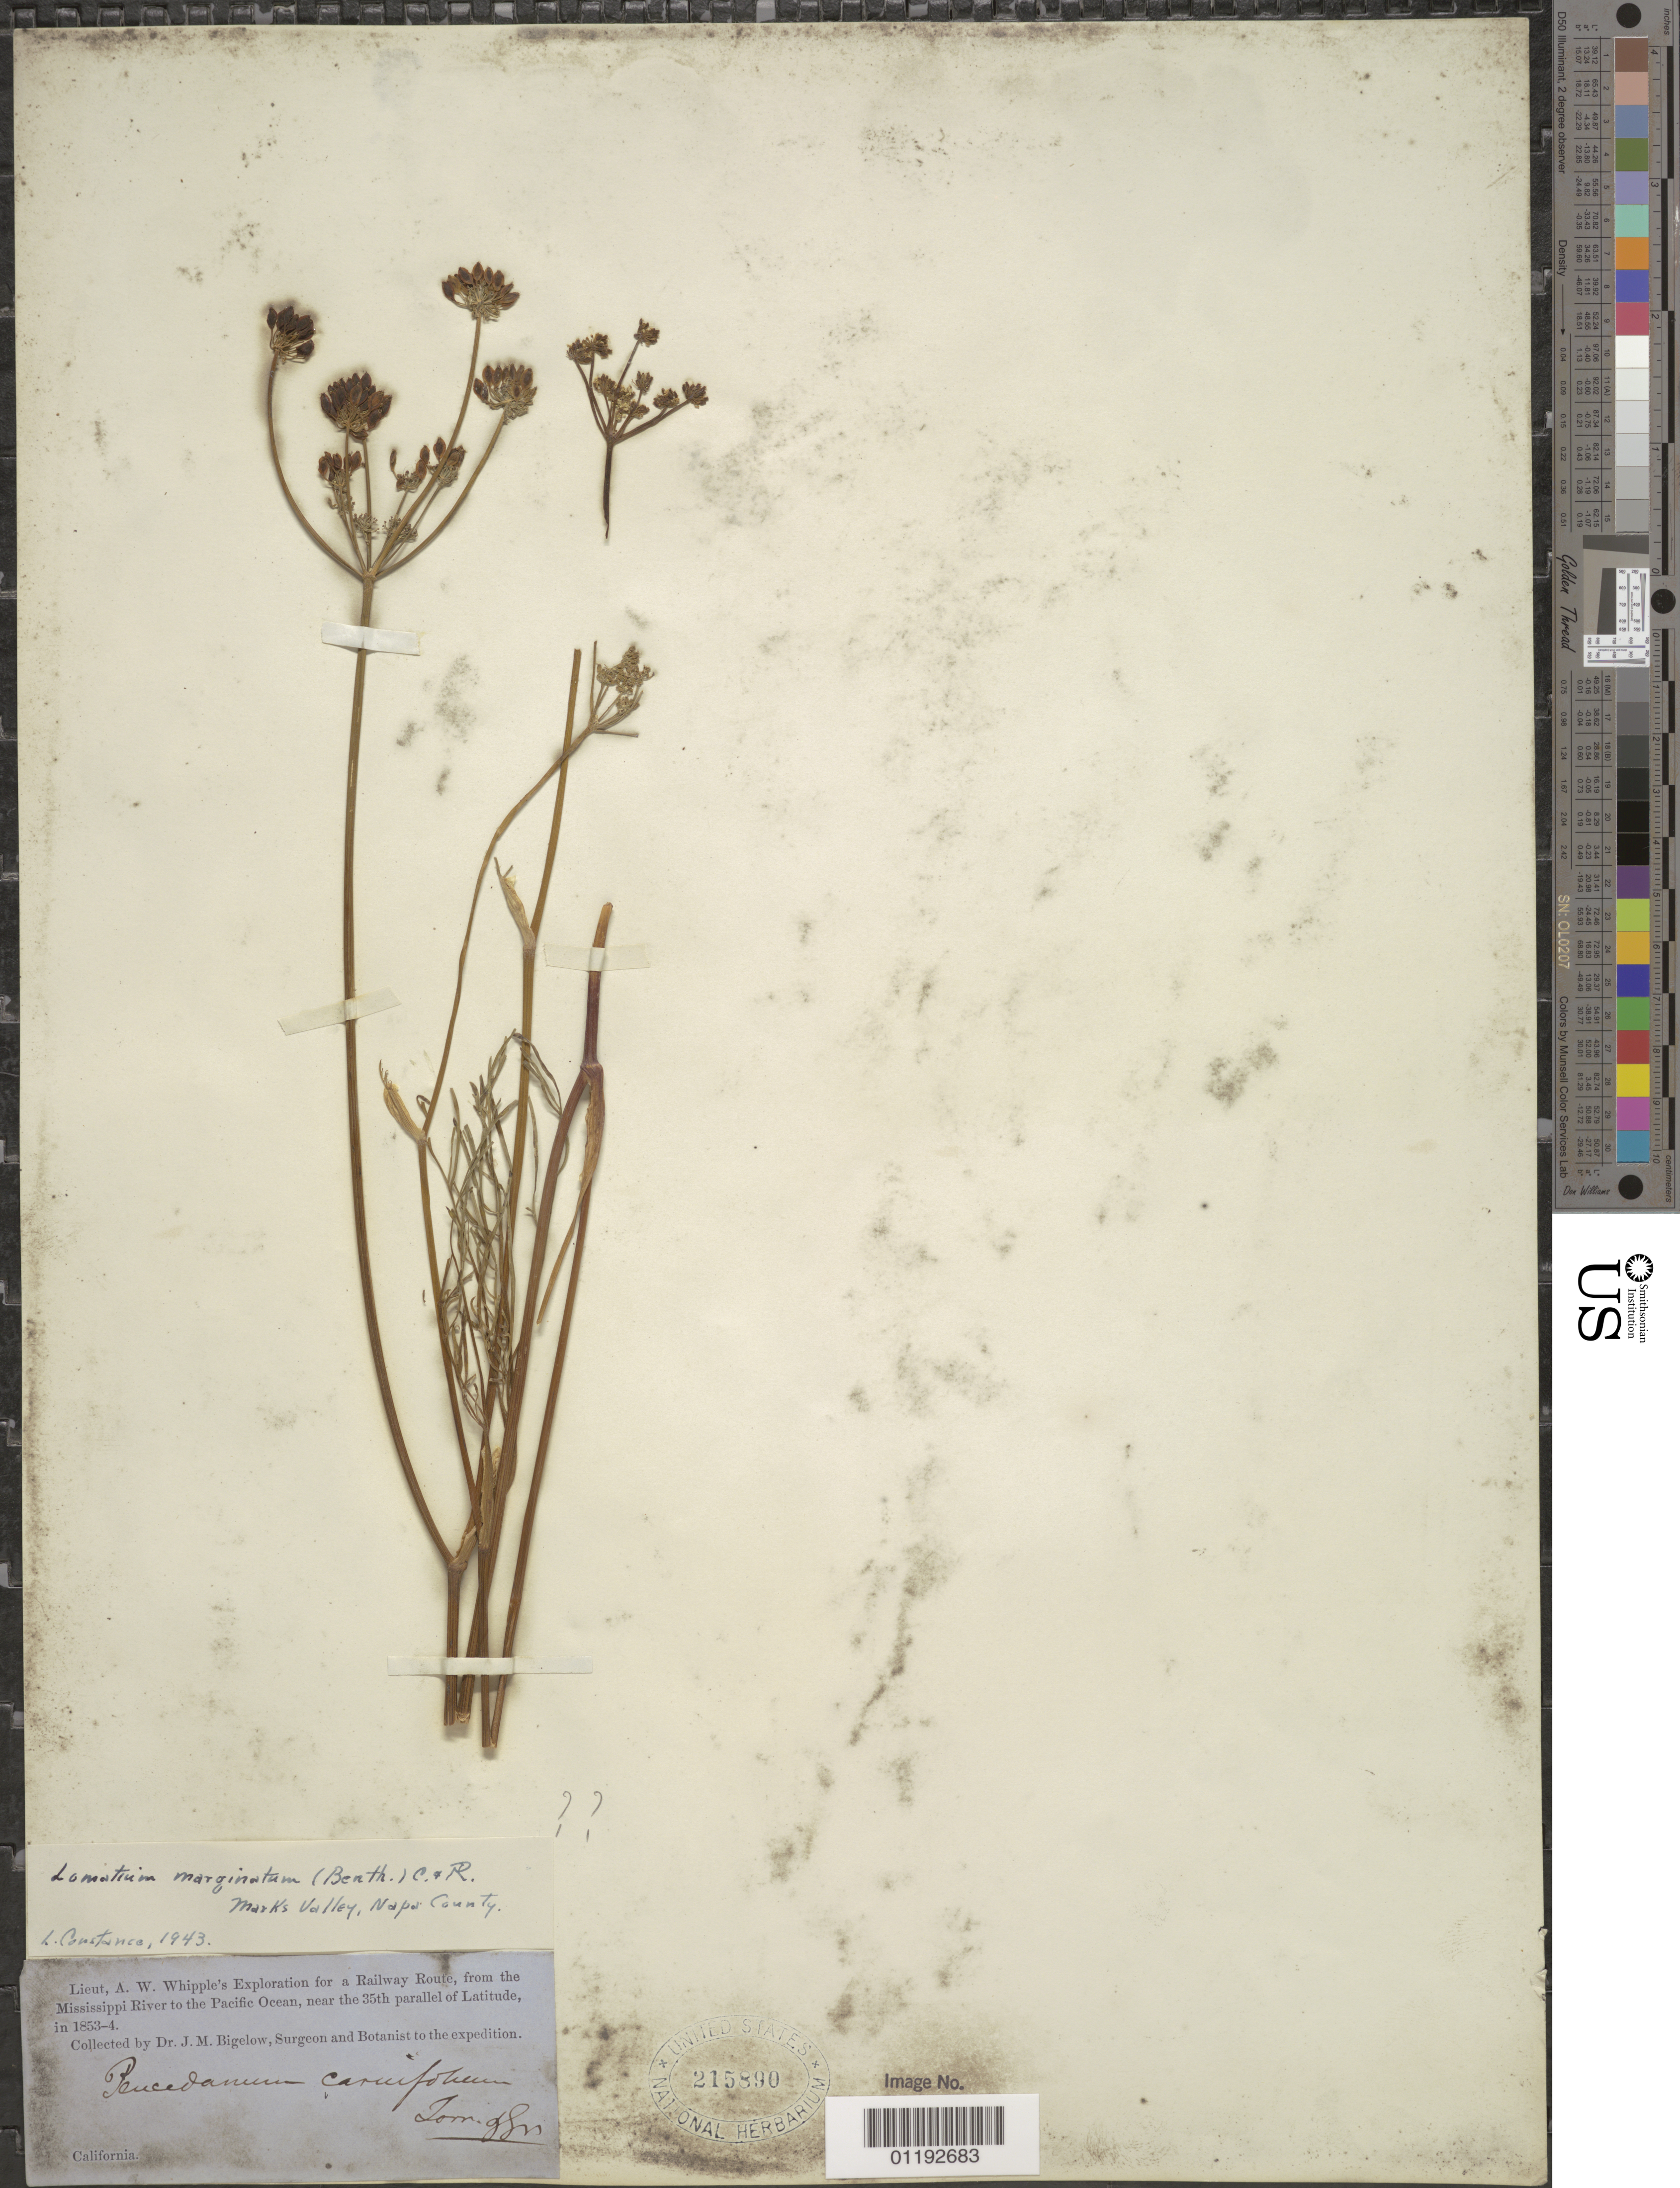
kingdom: Plantae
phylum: Tracheophyta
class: Magnoliopsida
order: Apiales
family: Apiaceae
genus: Lomatium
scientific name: Lomatium marginatum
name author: (Benth.) J.M. Coult. & Rose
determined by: Constance, L., (UC), University of California Berkeley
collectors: J. M. Bigelow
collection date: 1853/1854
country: United States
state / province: California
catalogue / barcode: US 215890